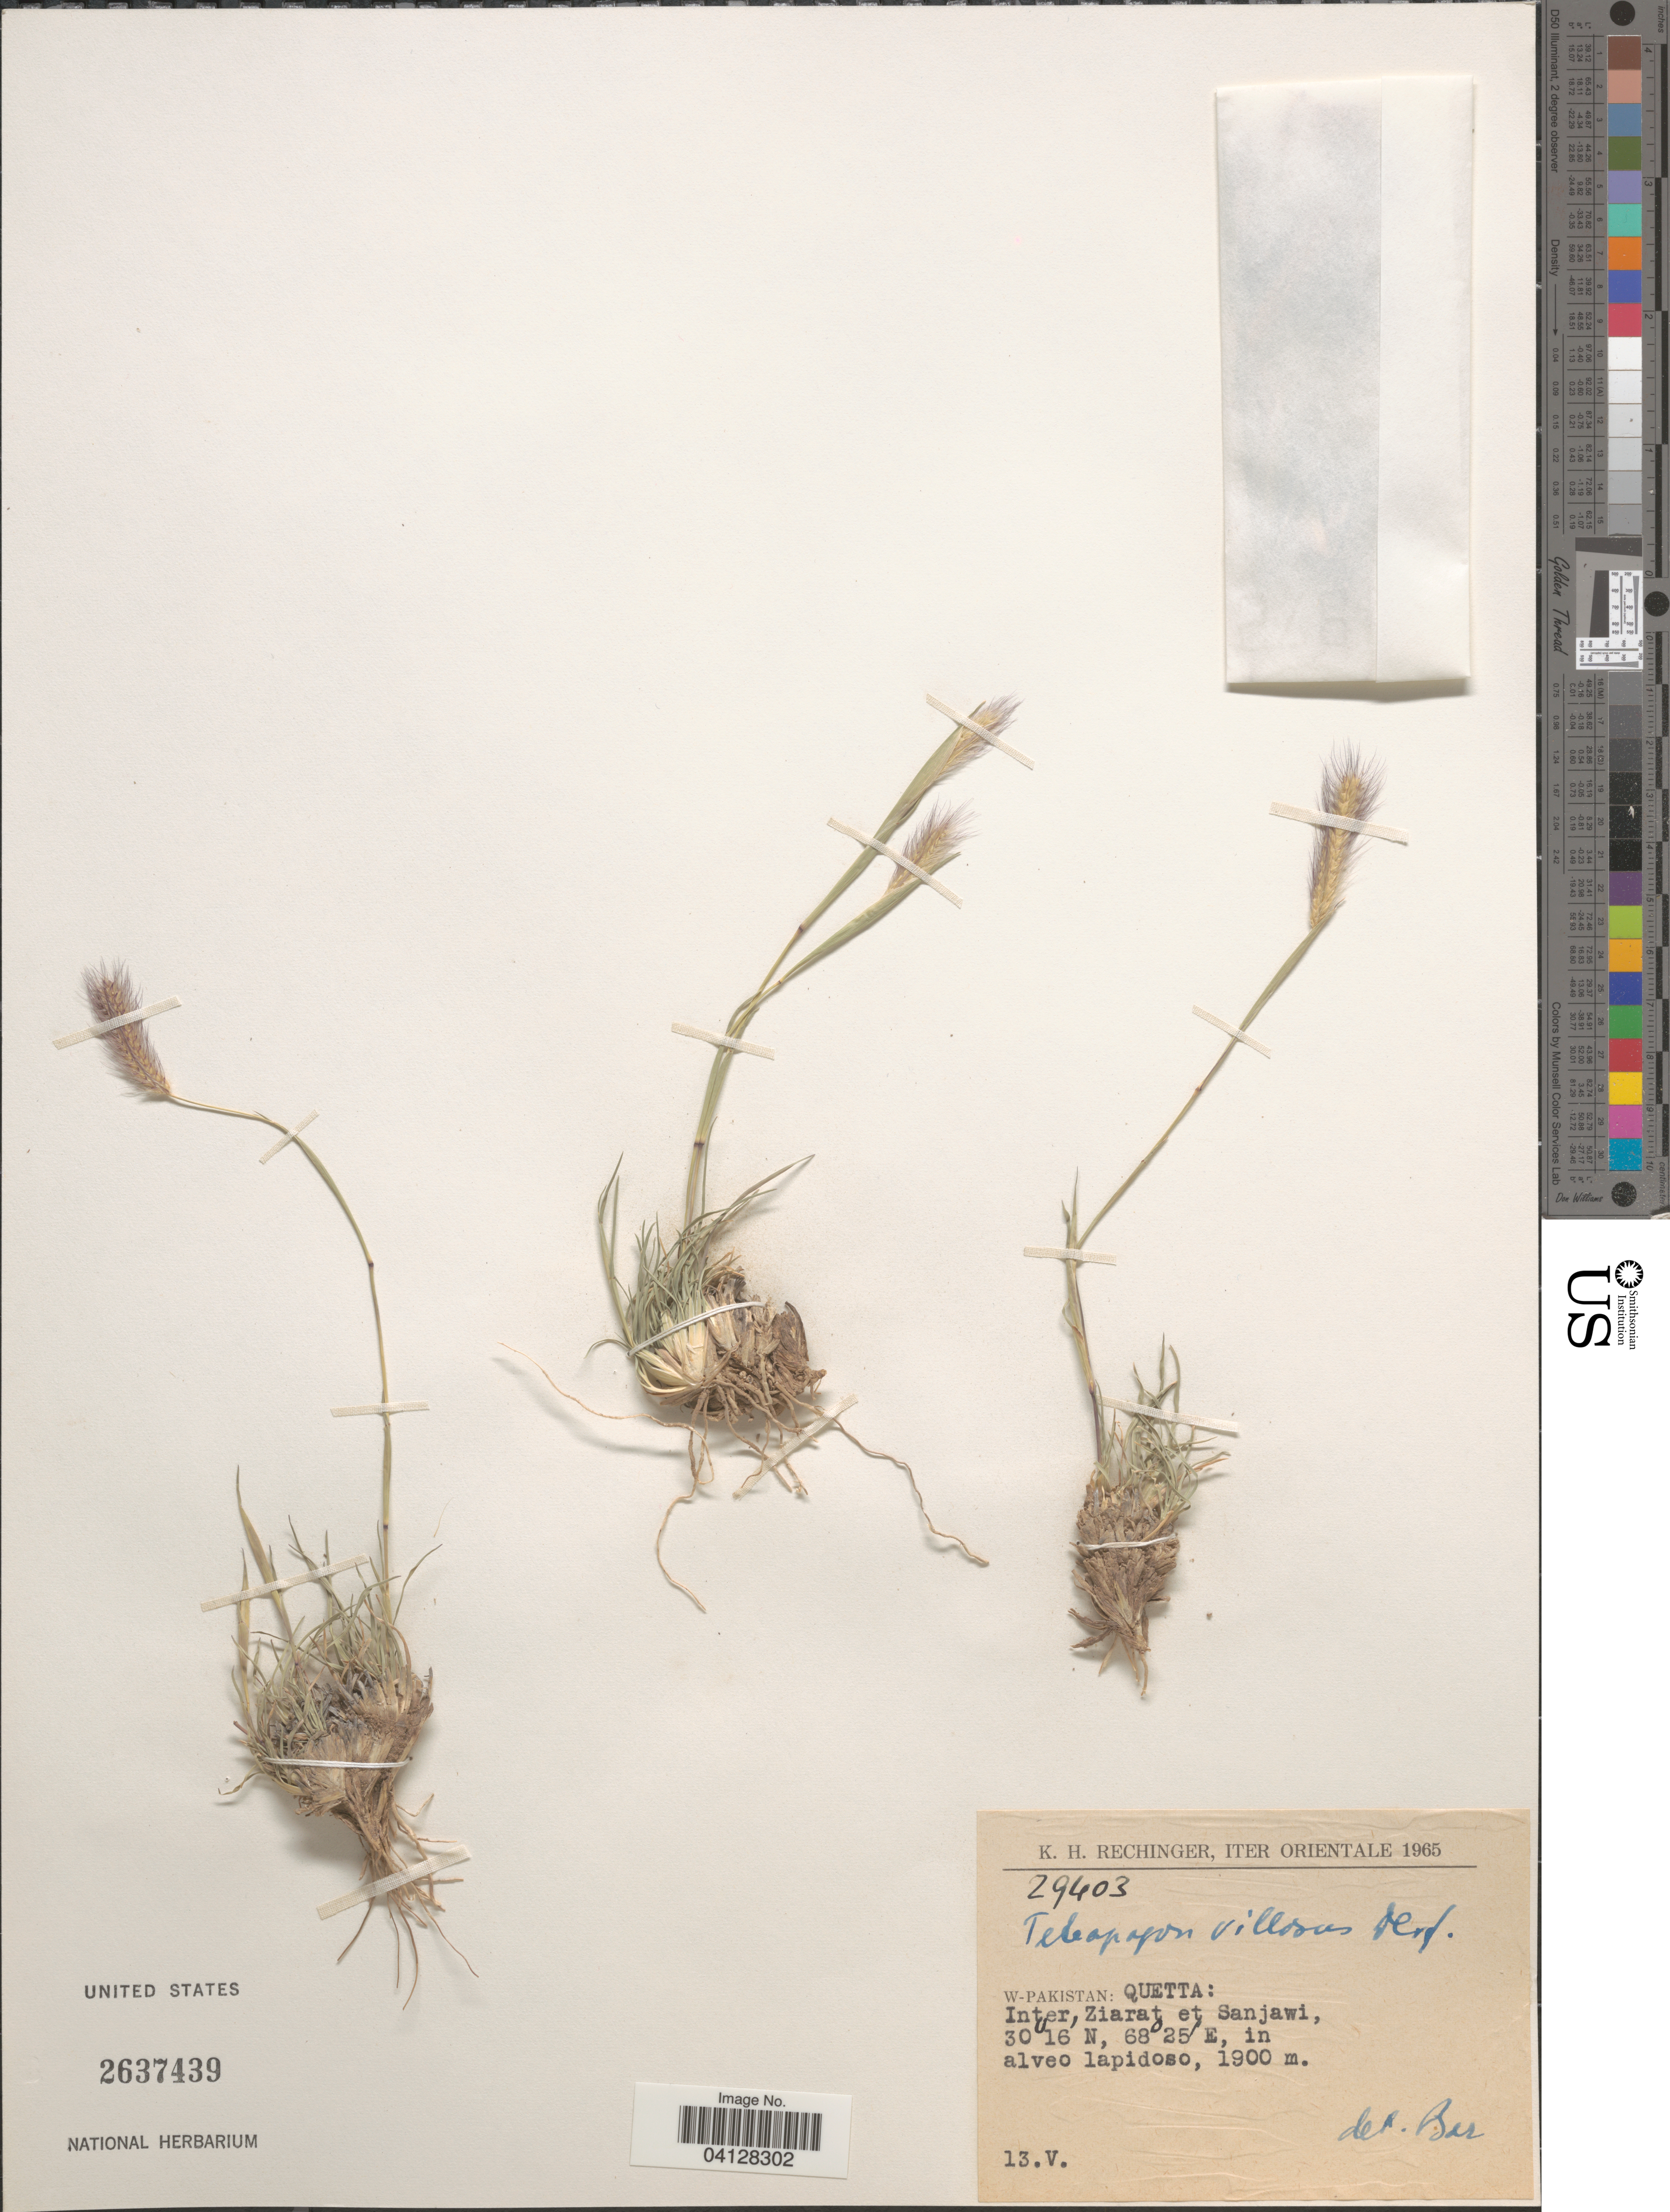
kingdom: Plantae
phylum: Tracheophyta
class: Liliopsida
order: Poales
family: Poaceae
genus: Tetrapogon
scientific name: Tetrapogon villosus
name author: Desf.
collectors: K. H. Rechinger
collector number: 29403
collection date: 1965-05-13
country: Pakistan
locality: Iter Orientale 1965. W-Pakistan: Quetta: Inter Ziarat et Sanjawi.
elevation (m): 1900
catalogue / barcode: US 2637439